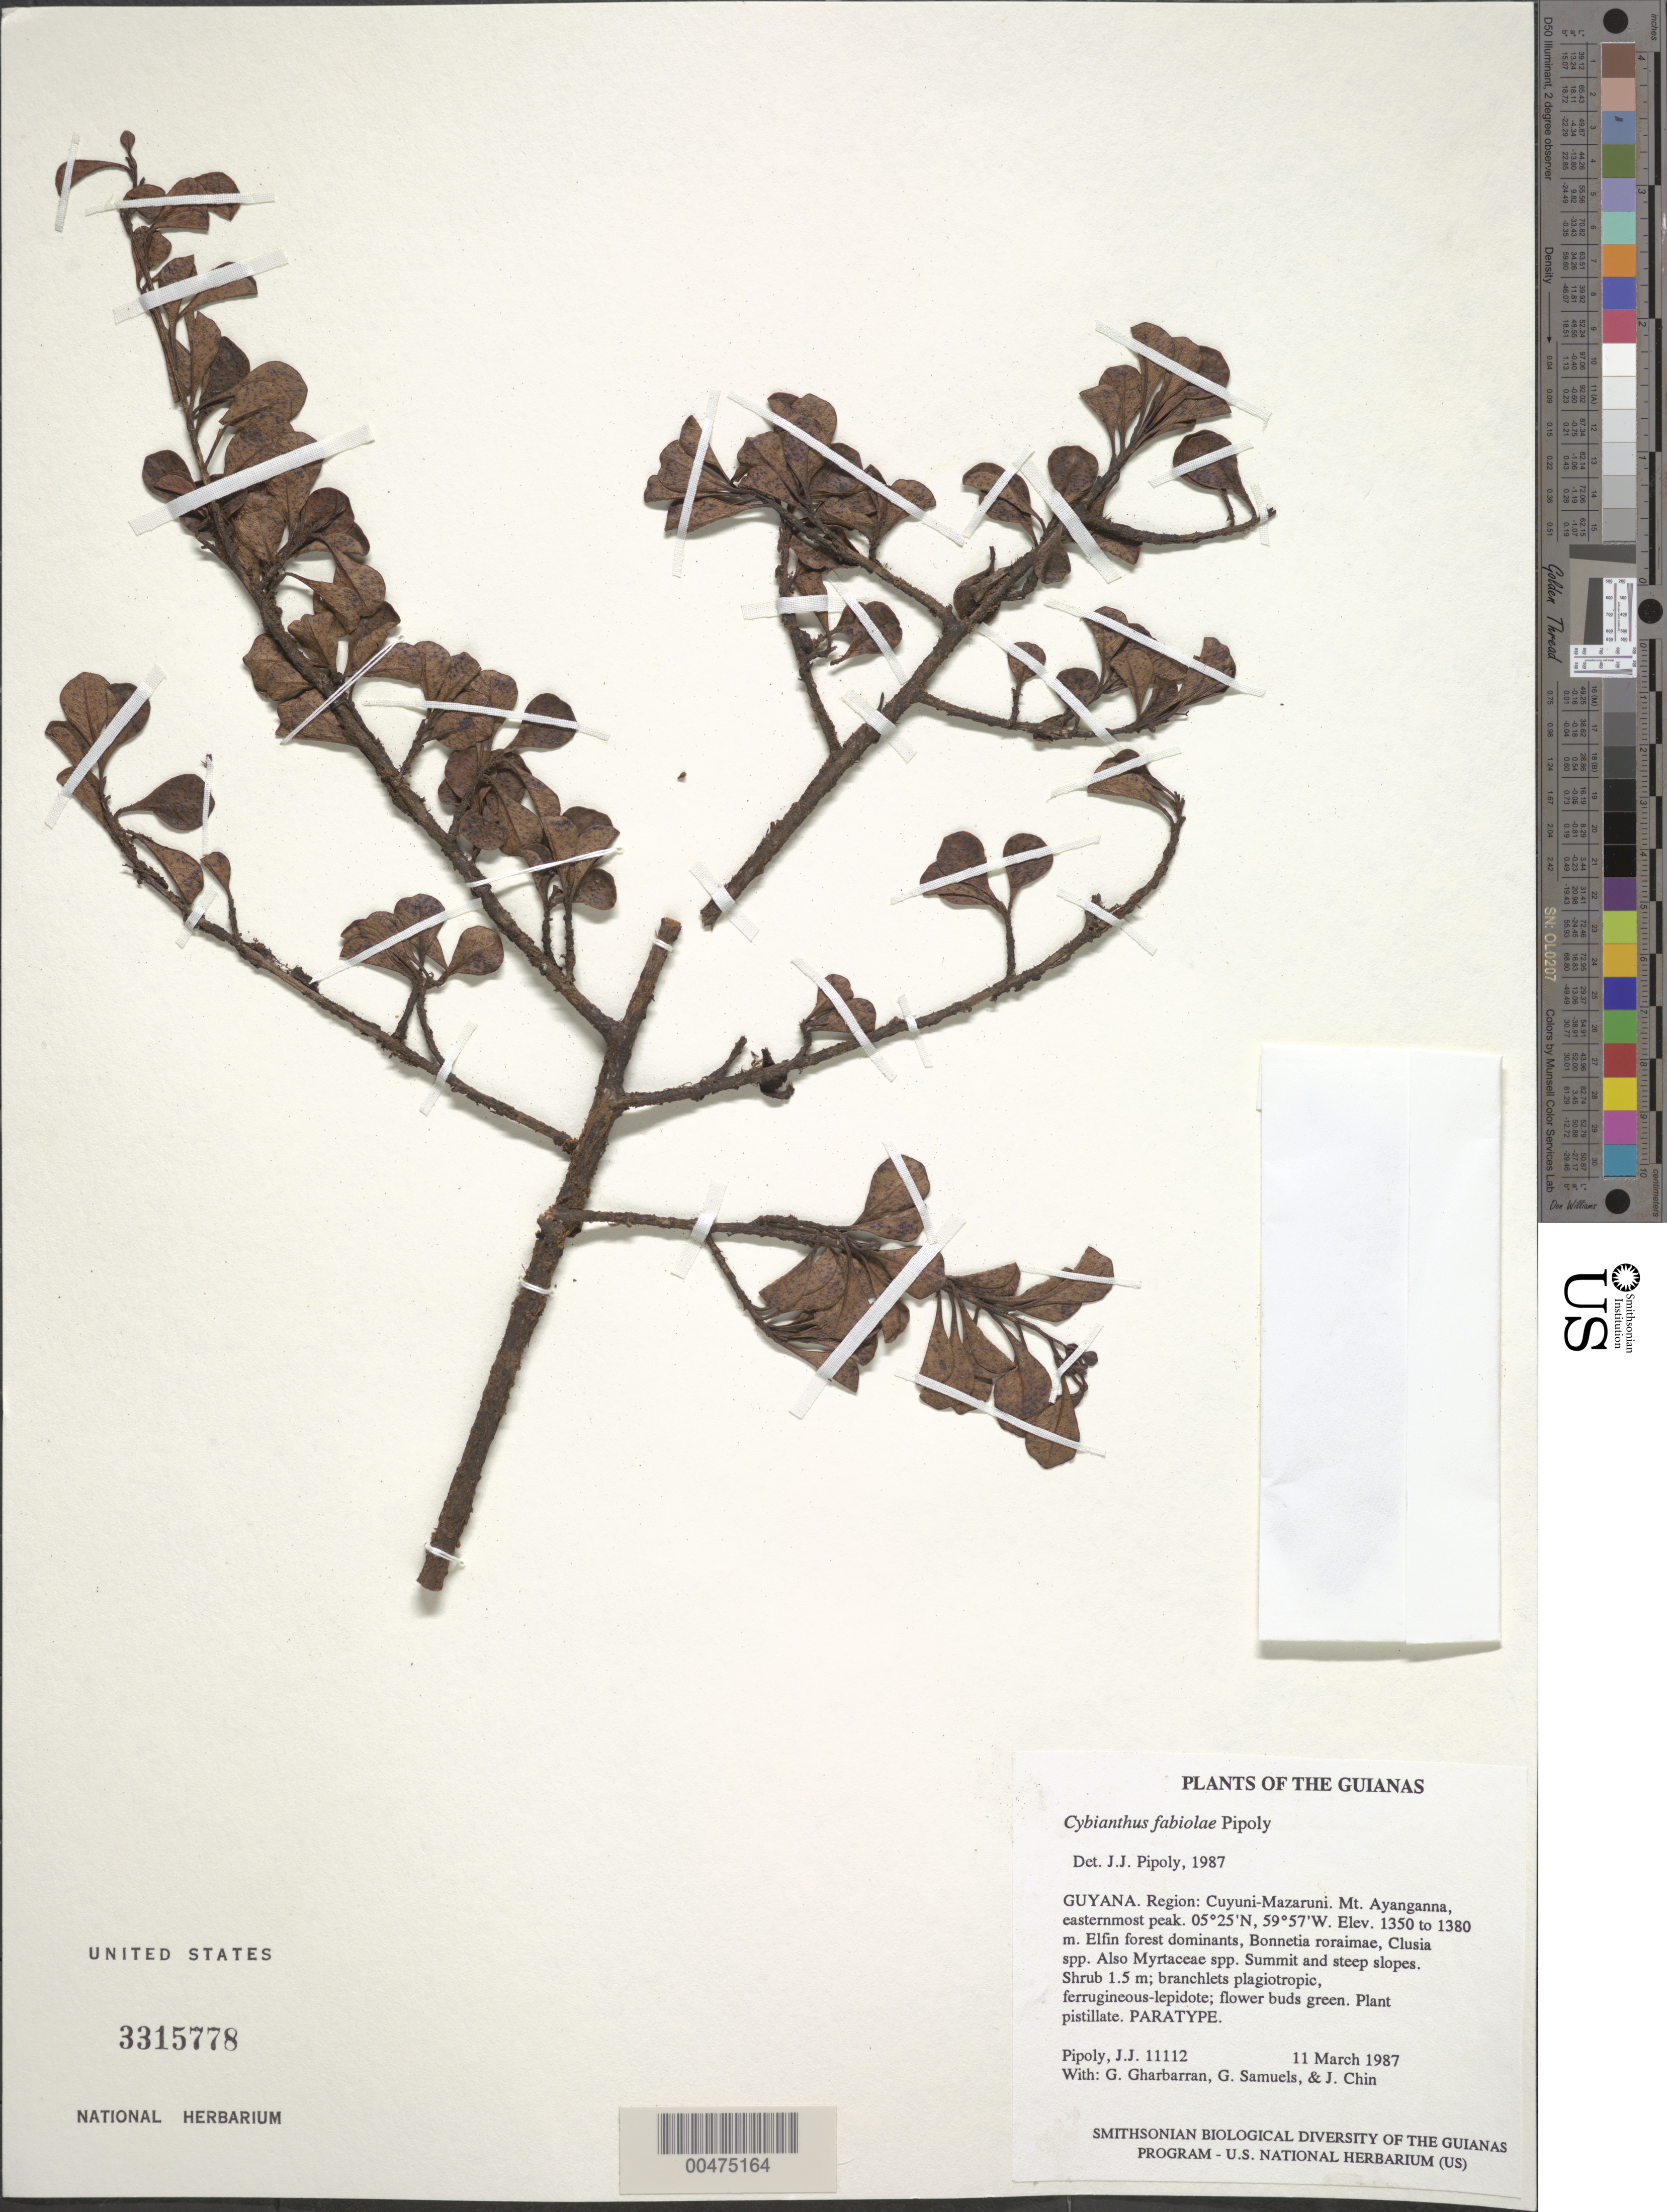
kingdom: Plantae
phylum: Tracheophyta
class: Magnoliopsida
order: Ericales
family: Primulaceae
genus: Cybianthus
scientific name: Cybianthus fabiolae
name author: Pipoly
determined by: Pipoly, J. J., III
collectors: J. J. Pipoly, G. Gharbarran, G. Samuels & J. Chin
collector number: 11112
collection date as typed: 11 March 1987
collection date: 1987-03-11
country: Guyana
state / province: Cuyuni-Mazaruni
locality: Mt. Ayanganna, easternmost peak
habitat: Summit and steep slopes. Elfin forest dominated by Bonnetia roraimae, Clusia spp., various Myrtaceae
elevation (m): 1350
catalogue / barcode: US 3315778